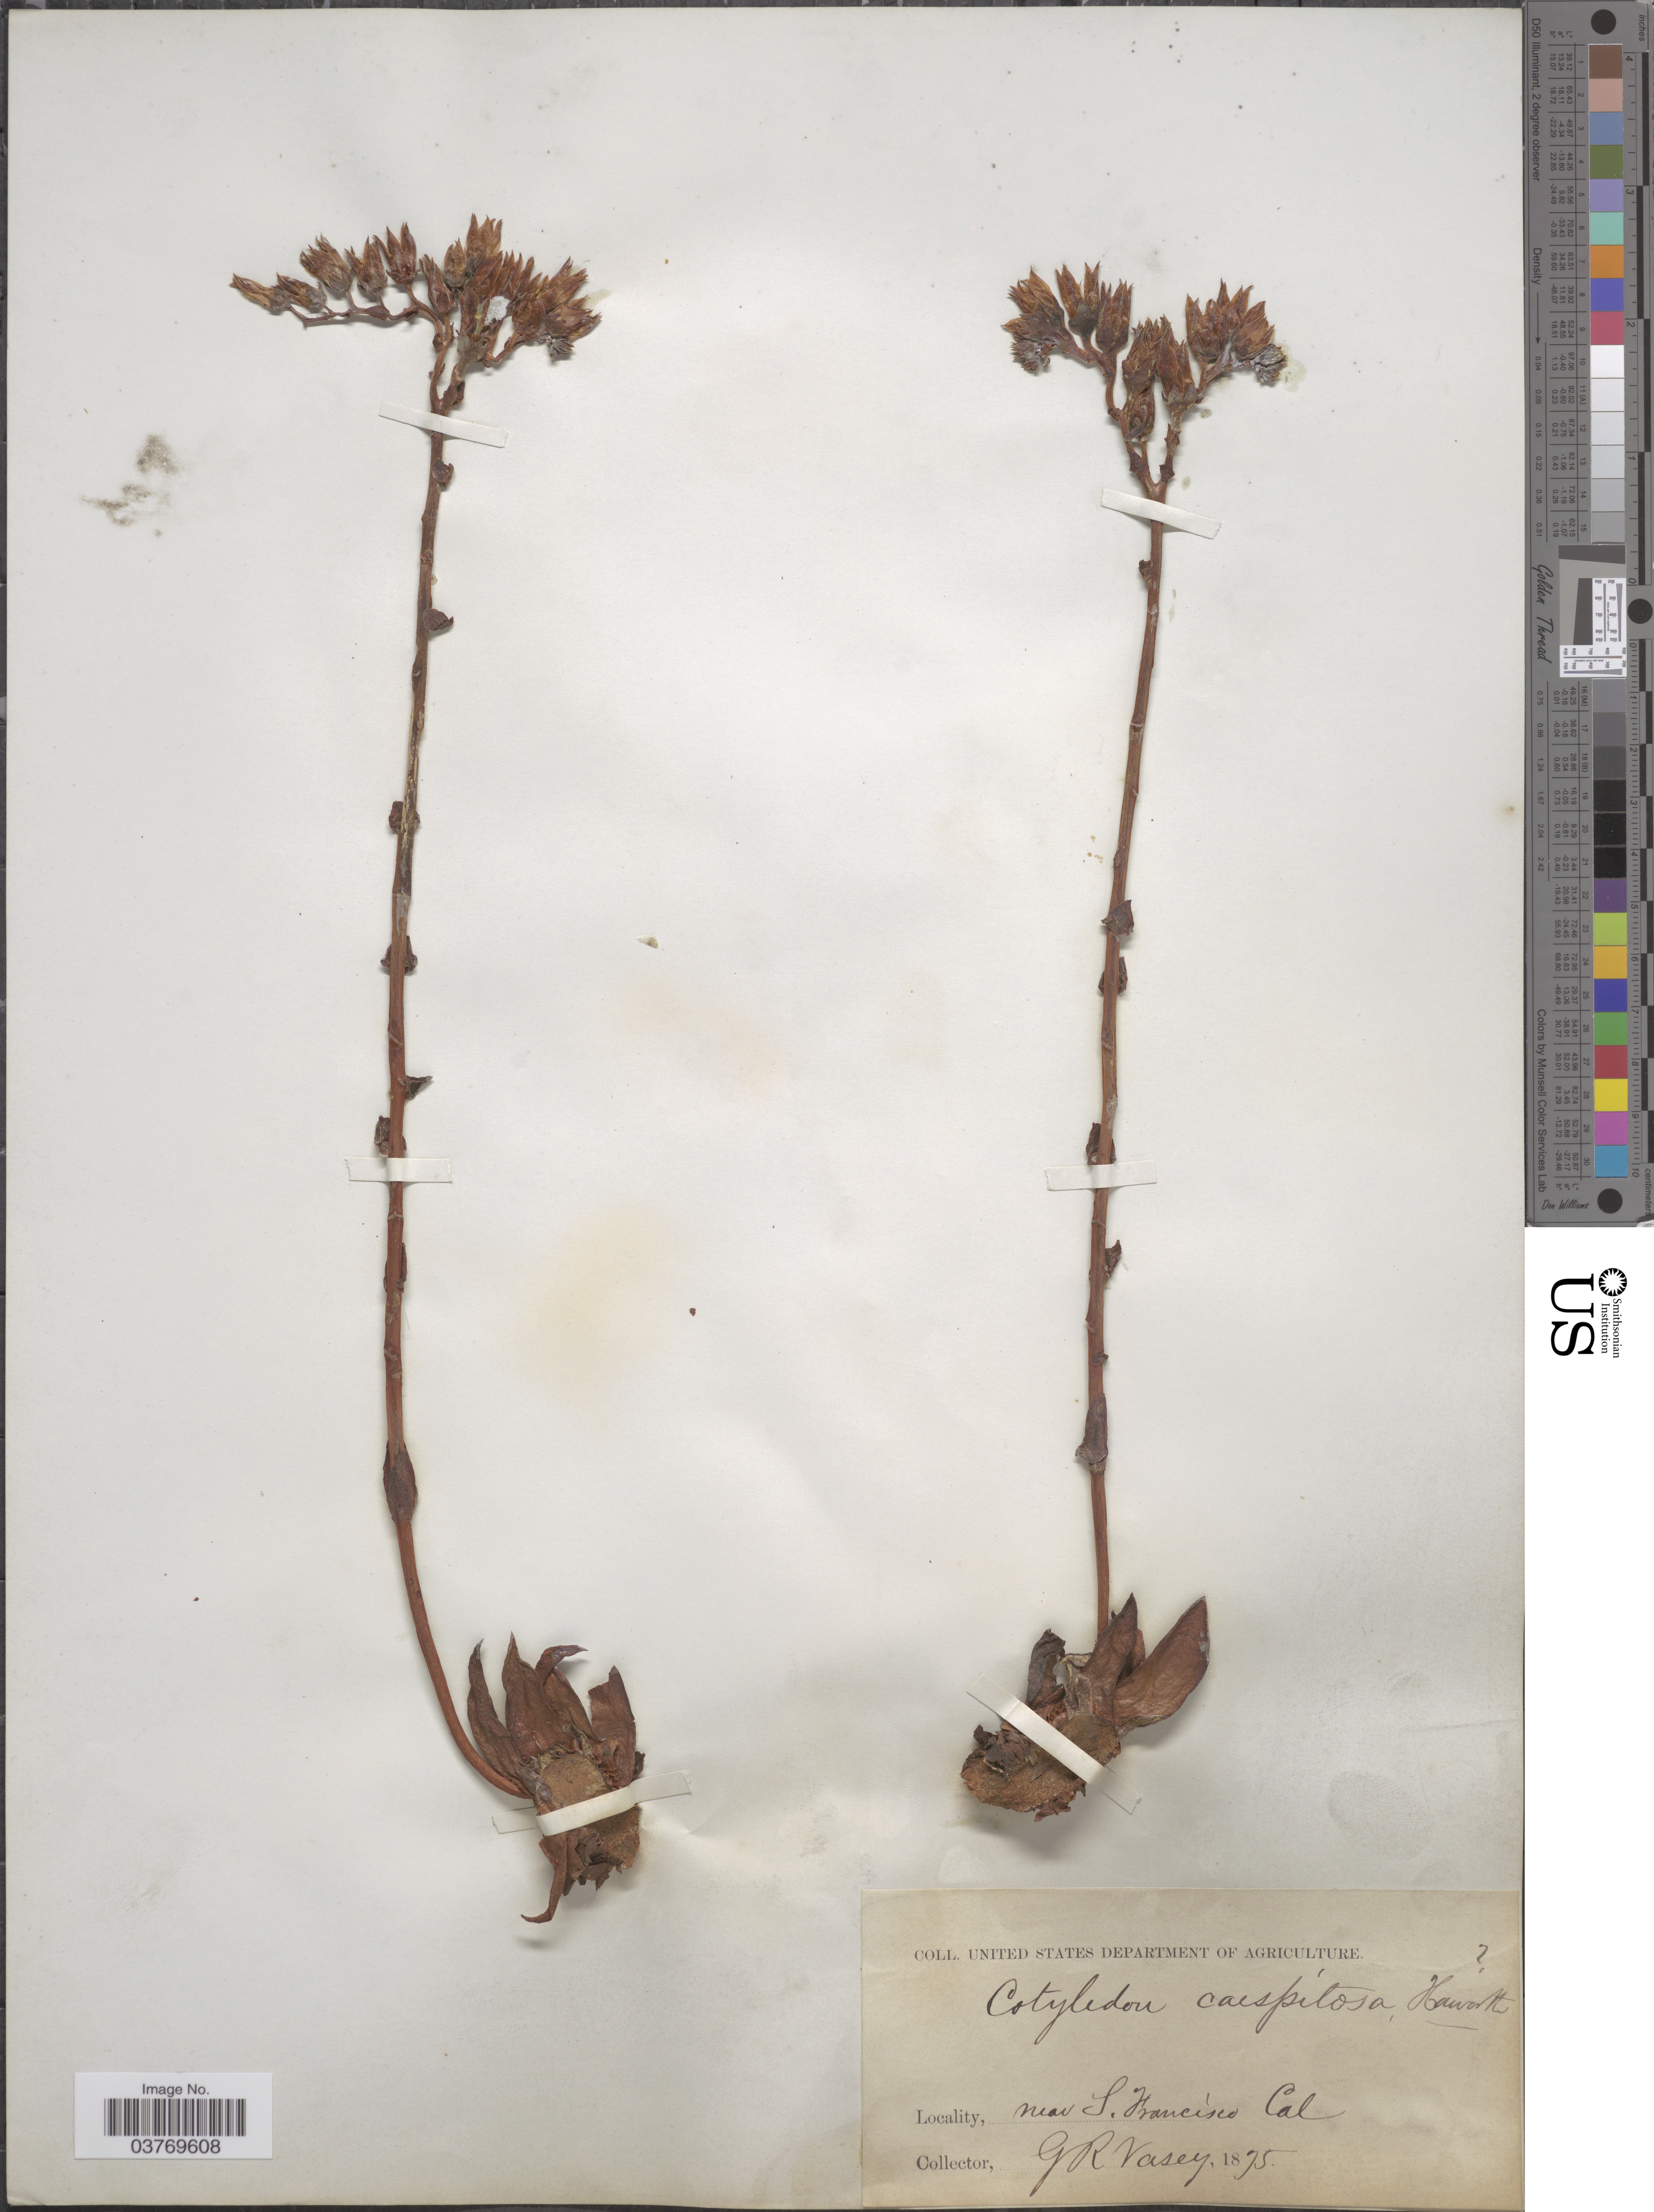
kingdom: Plantae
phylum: Tracheophyta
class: Magnoliopsida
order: Saxifragales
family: Crassulaceae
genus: Dudleya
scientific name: Dudleya compacta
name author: Rose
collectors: G. R. Vasey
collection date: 1875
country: United States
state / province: California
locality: Near S. Francisco.